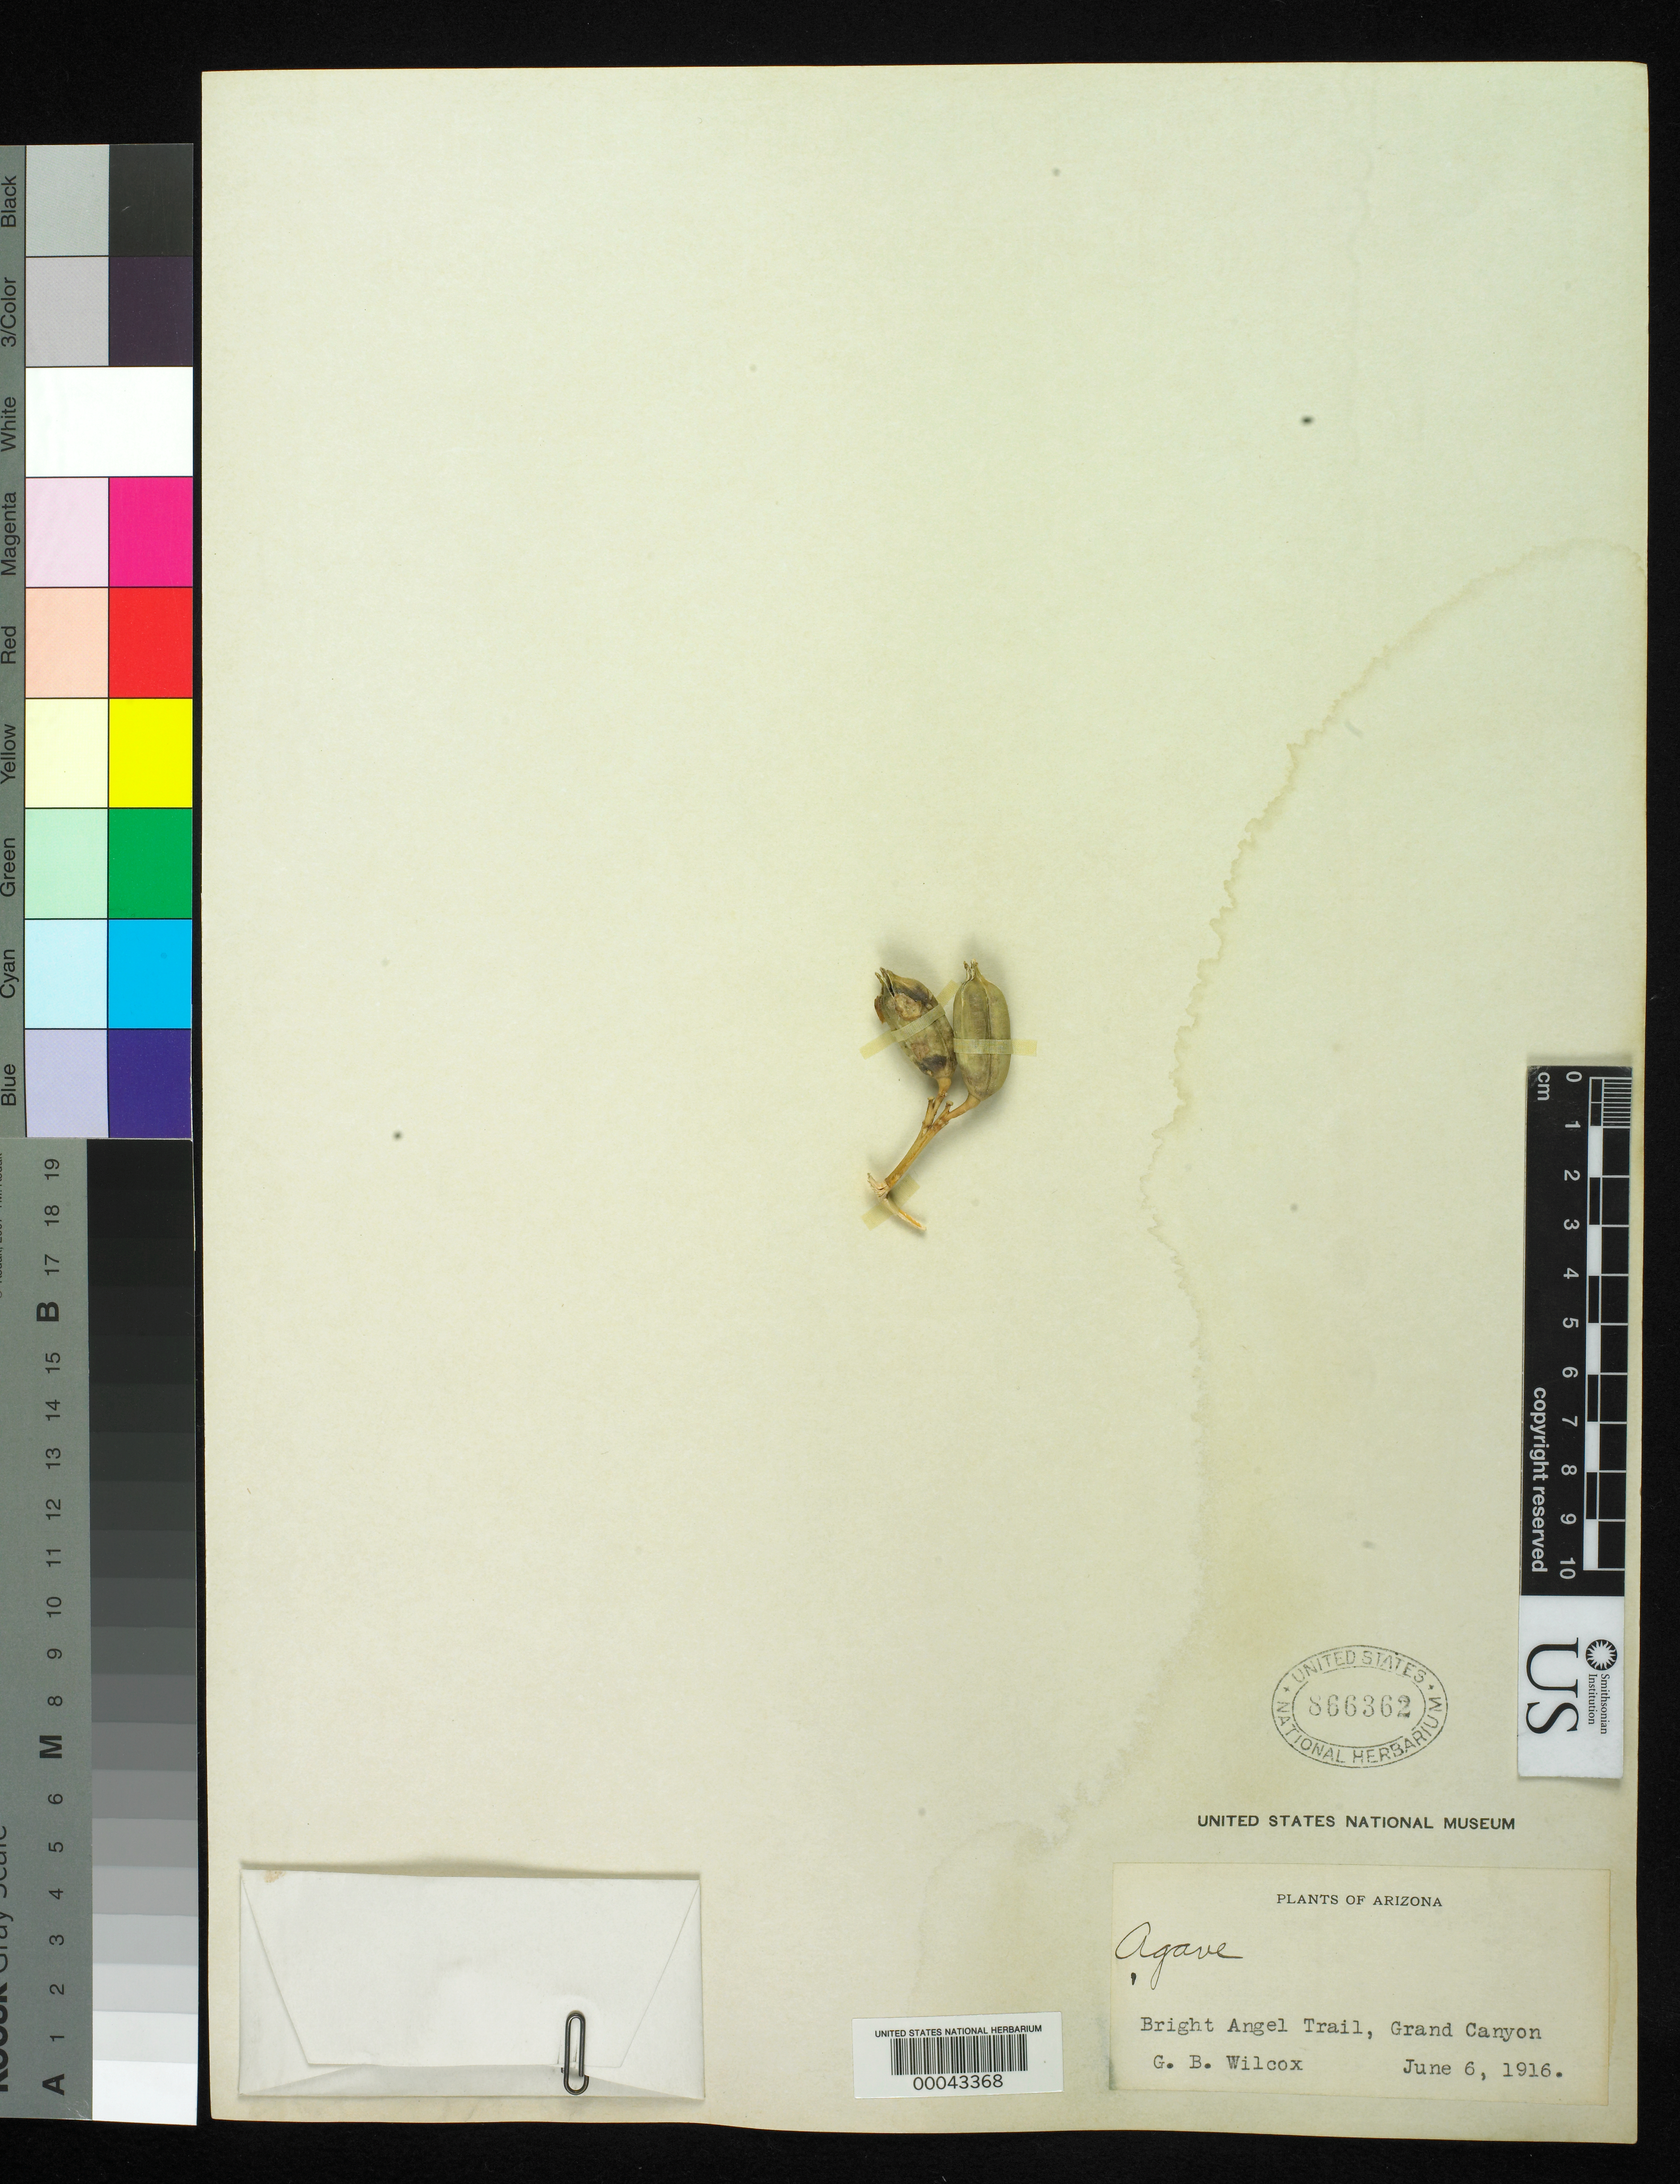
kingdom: Plantae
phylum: Tracheophyta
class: Liliopsida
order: Asparagales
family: Asparagaceae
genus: Agave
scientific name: Agave utahensis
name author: Engelm.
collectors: G. Wilcox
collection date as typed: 06 Jun 1916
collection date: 1916-06-06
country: United States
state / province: Arizona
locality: Bright angel trail, grand canyon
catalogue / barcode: US 866362